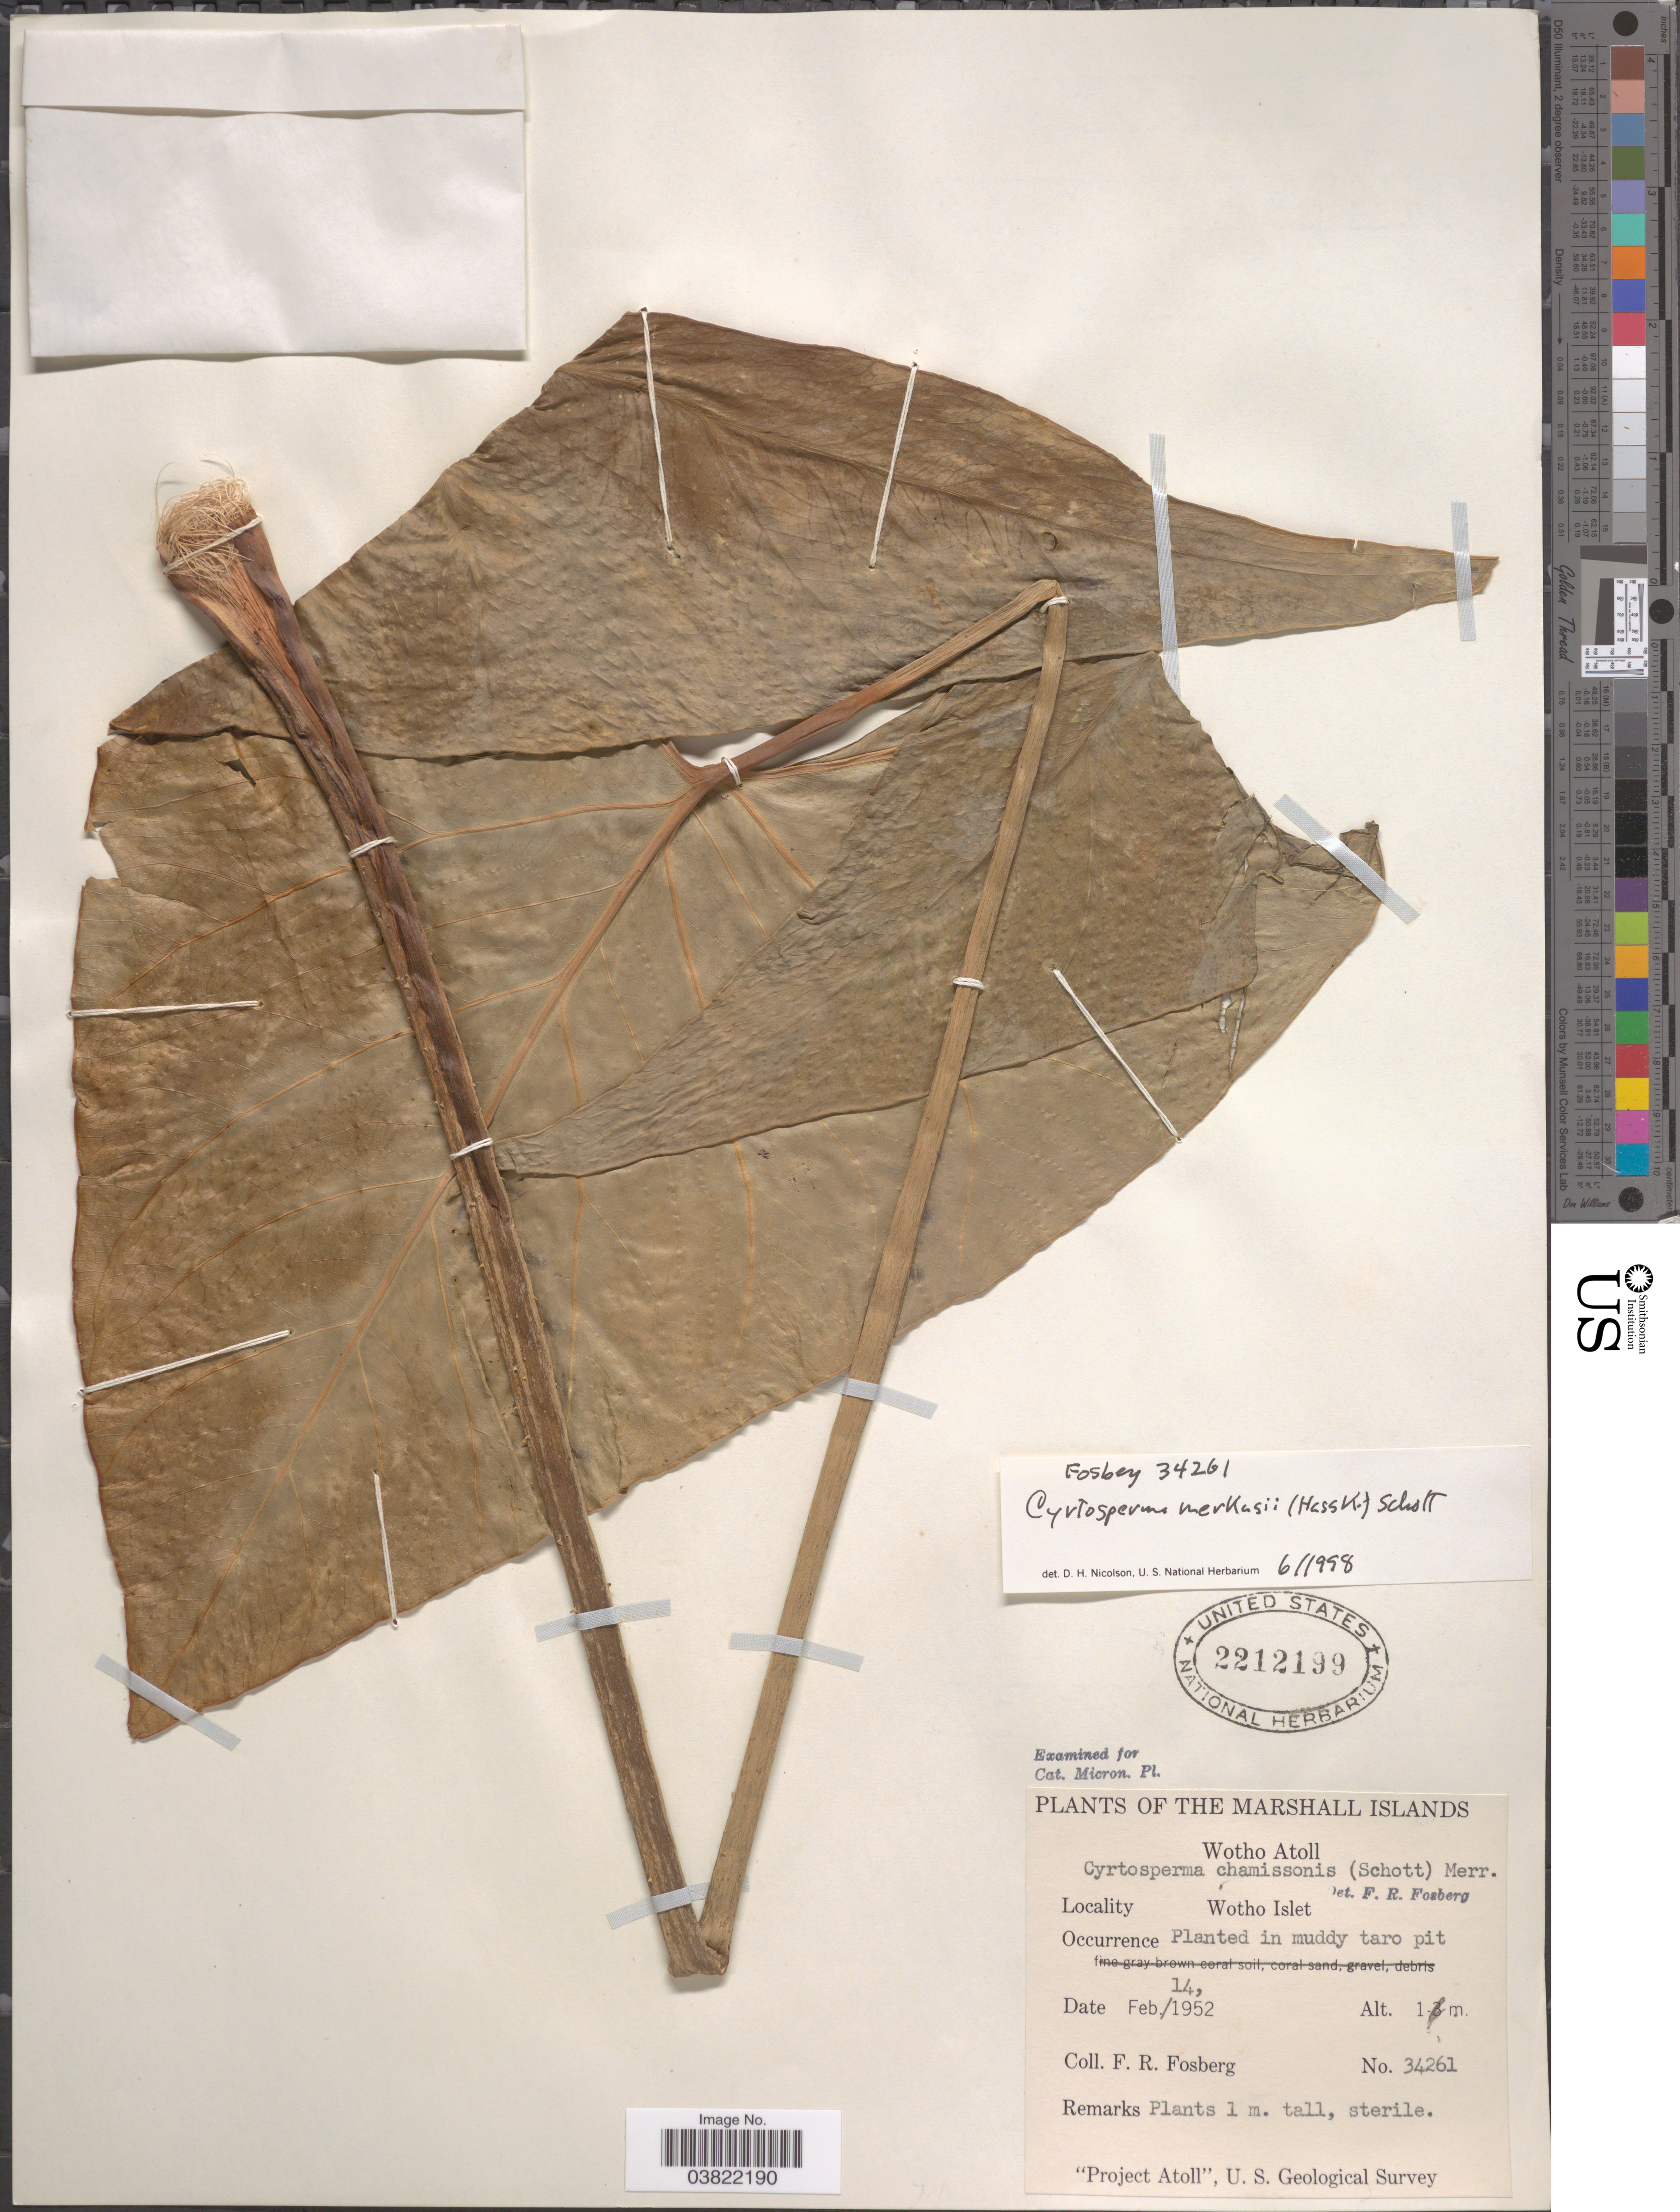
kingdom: Plantae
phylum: Tracheophyta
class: Liliopsida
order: Alismatales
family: Araceae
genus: Cyrtosperma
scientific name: Cyrtosperma merkusii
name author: (Hassk.) Schott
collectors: F. R. Fosberg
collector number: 34261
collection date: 1952-02-14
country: Marshall Islands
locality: The Marshall Islands. Wotho Atoll. Wotho Islet.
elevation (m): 1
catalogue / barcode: US 2212199